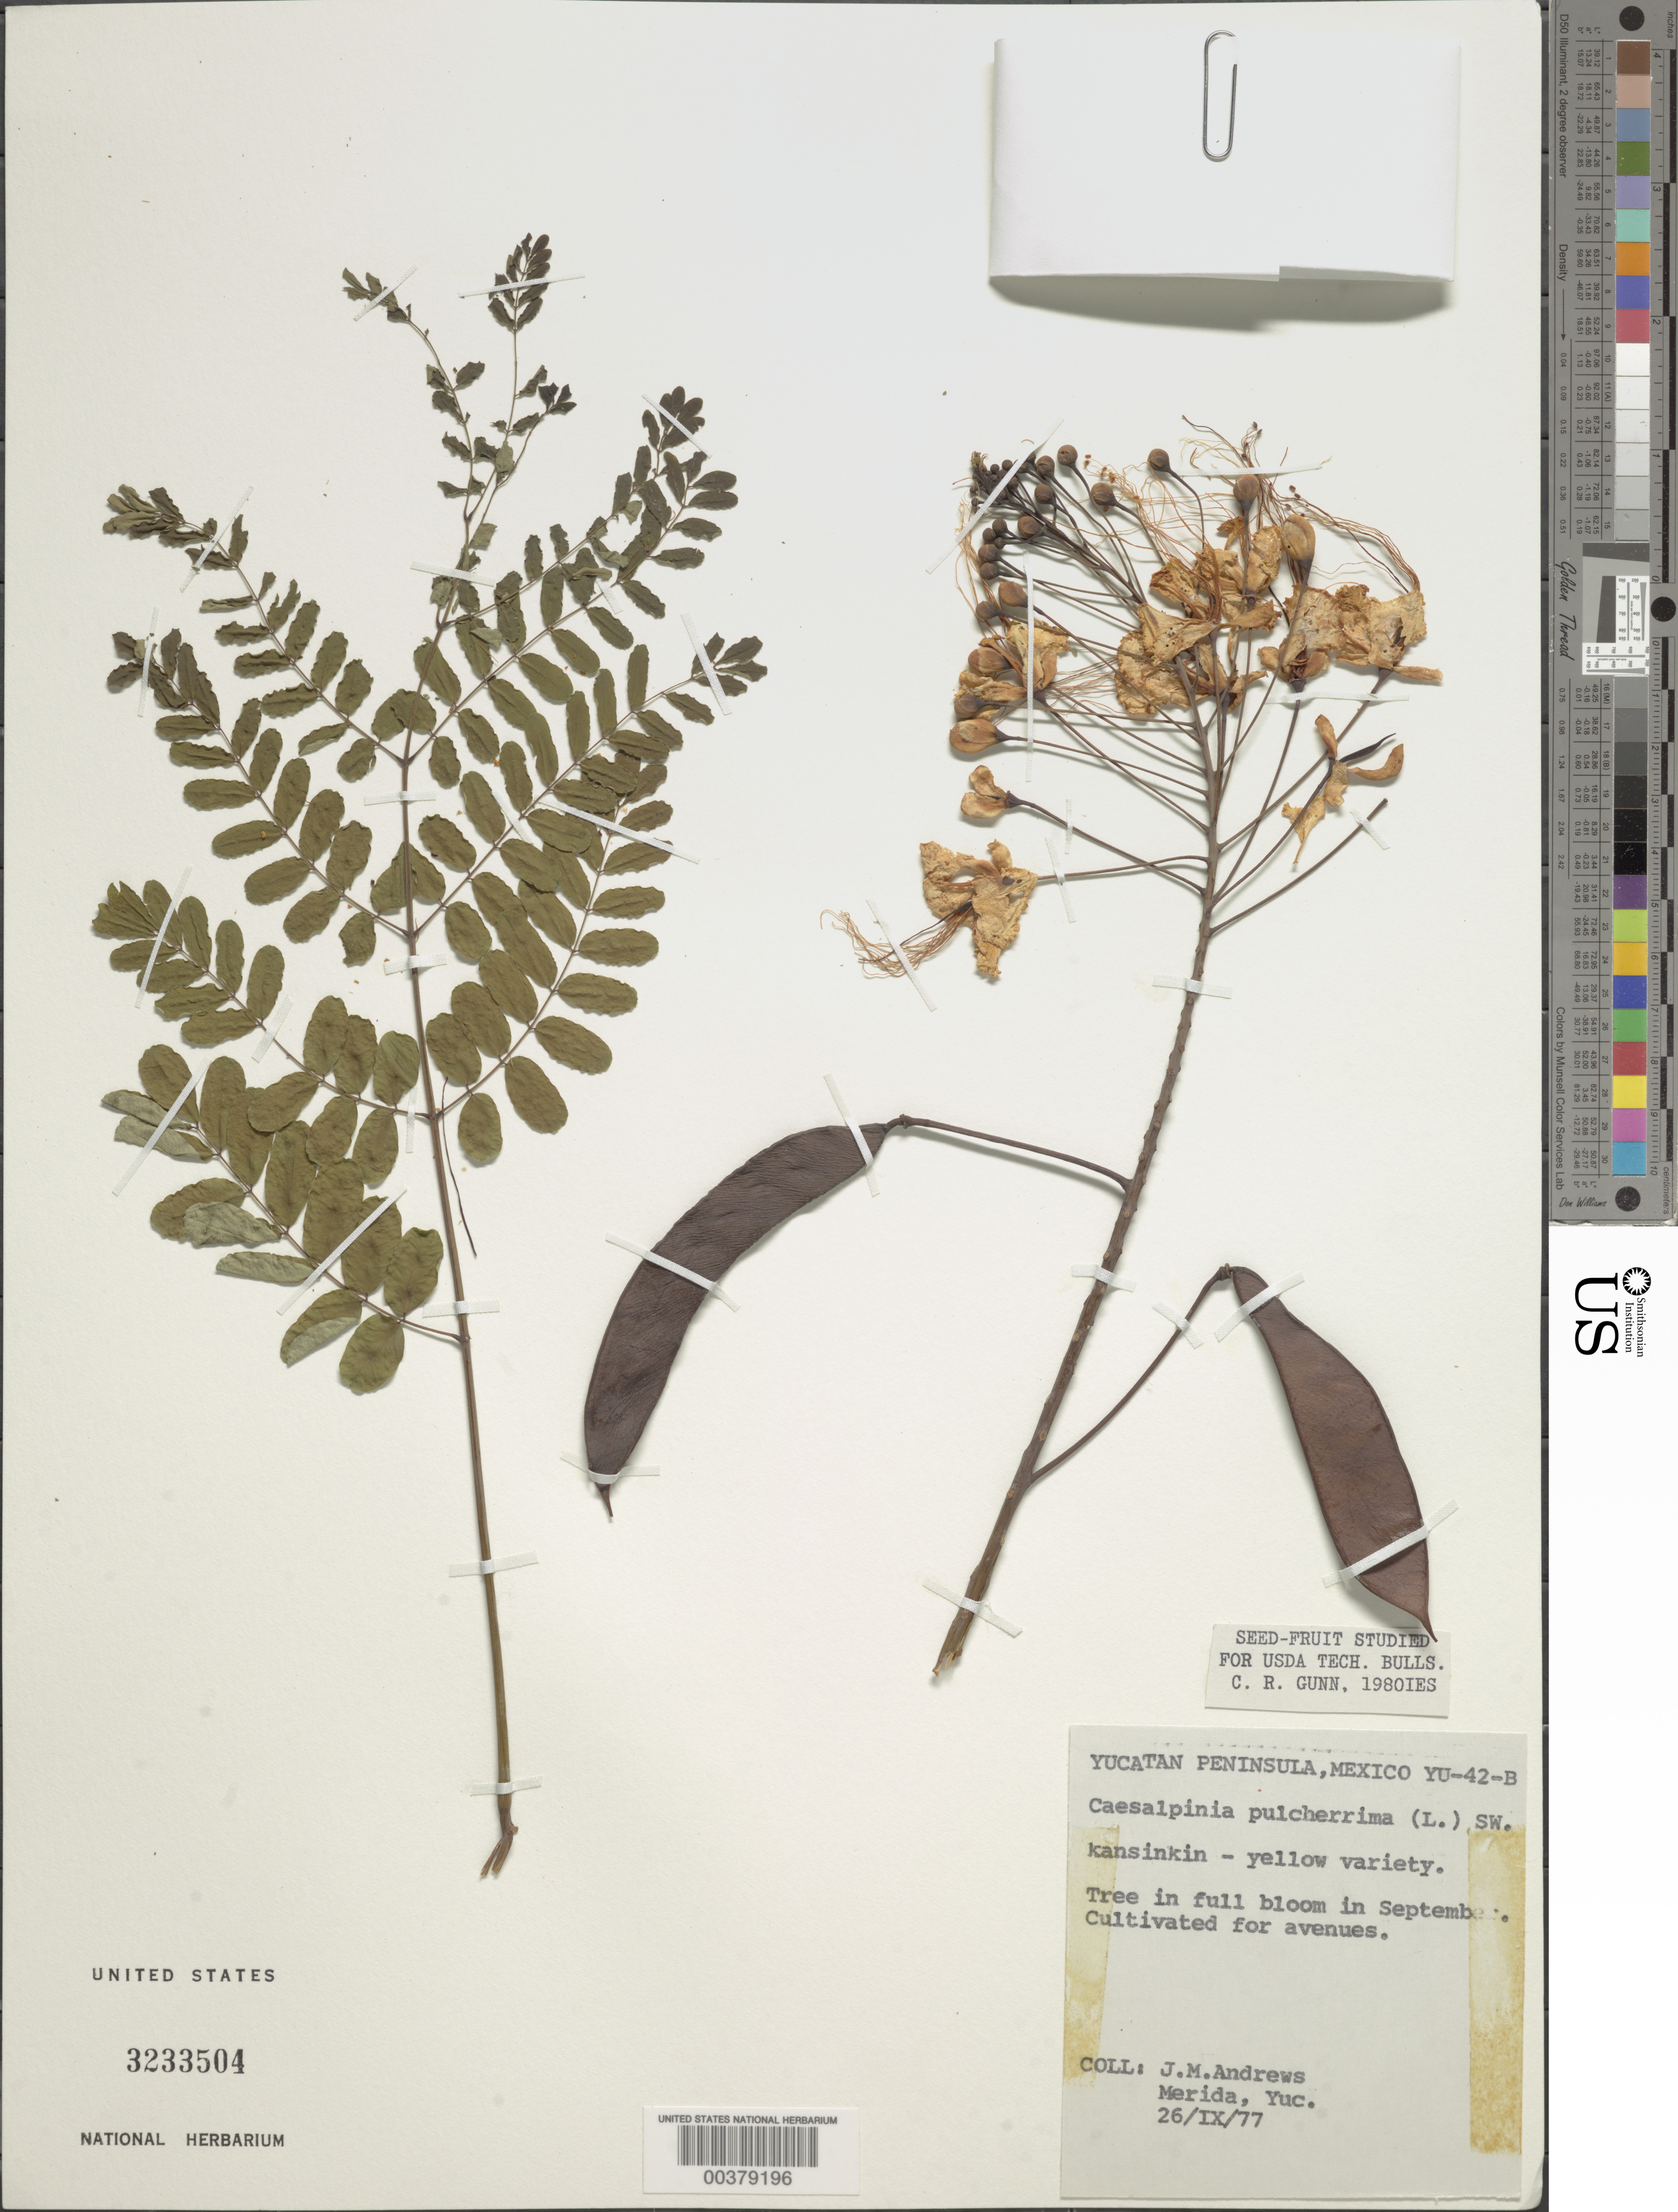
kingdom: Plantae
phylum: Tracheophyta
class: Magnoliopsida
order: Fabales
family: Fabaceae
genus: Caesalpinia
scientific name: Caesalpinia pulcherrima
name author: (L.) Sw.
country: United States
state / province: Massachusetts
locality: Arnold Arboretum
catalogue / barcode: US 3233504